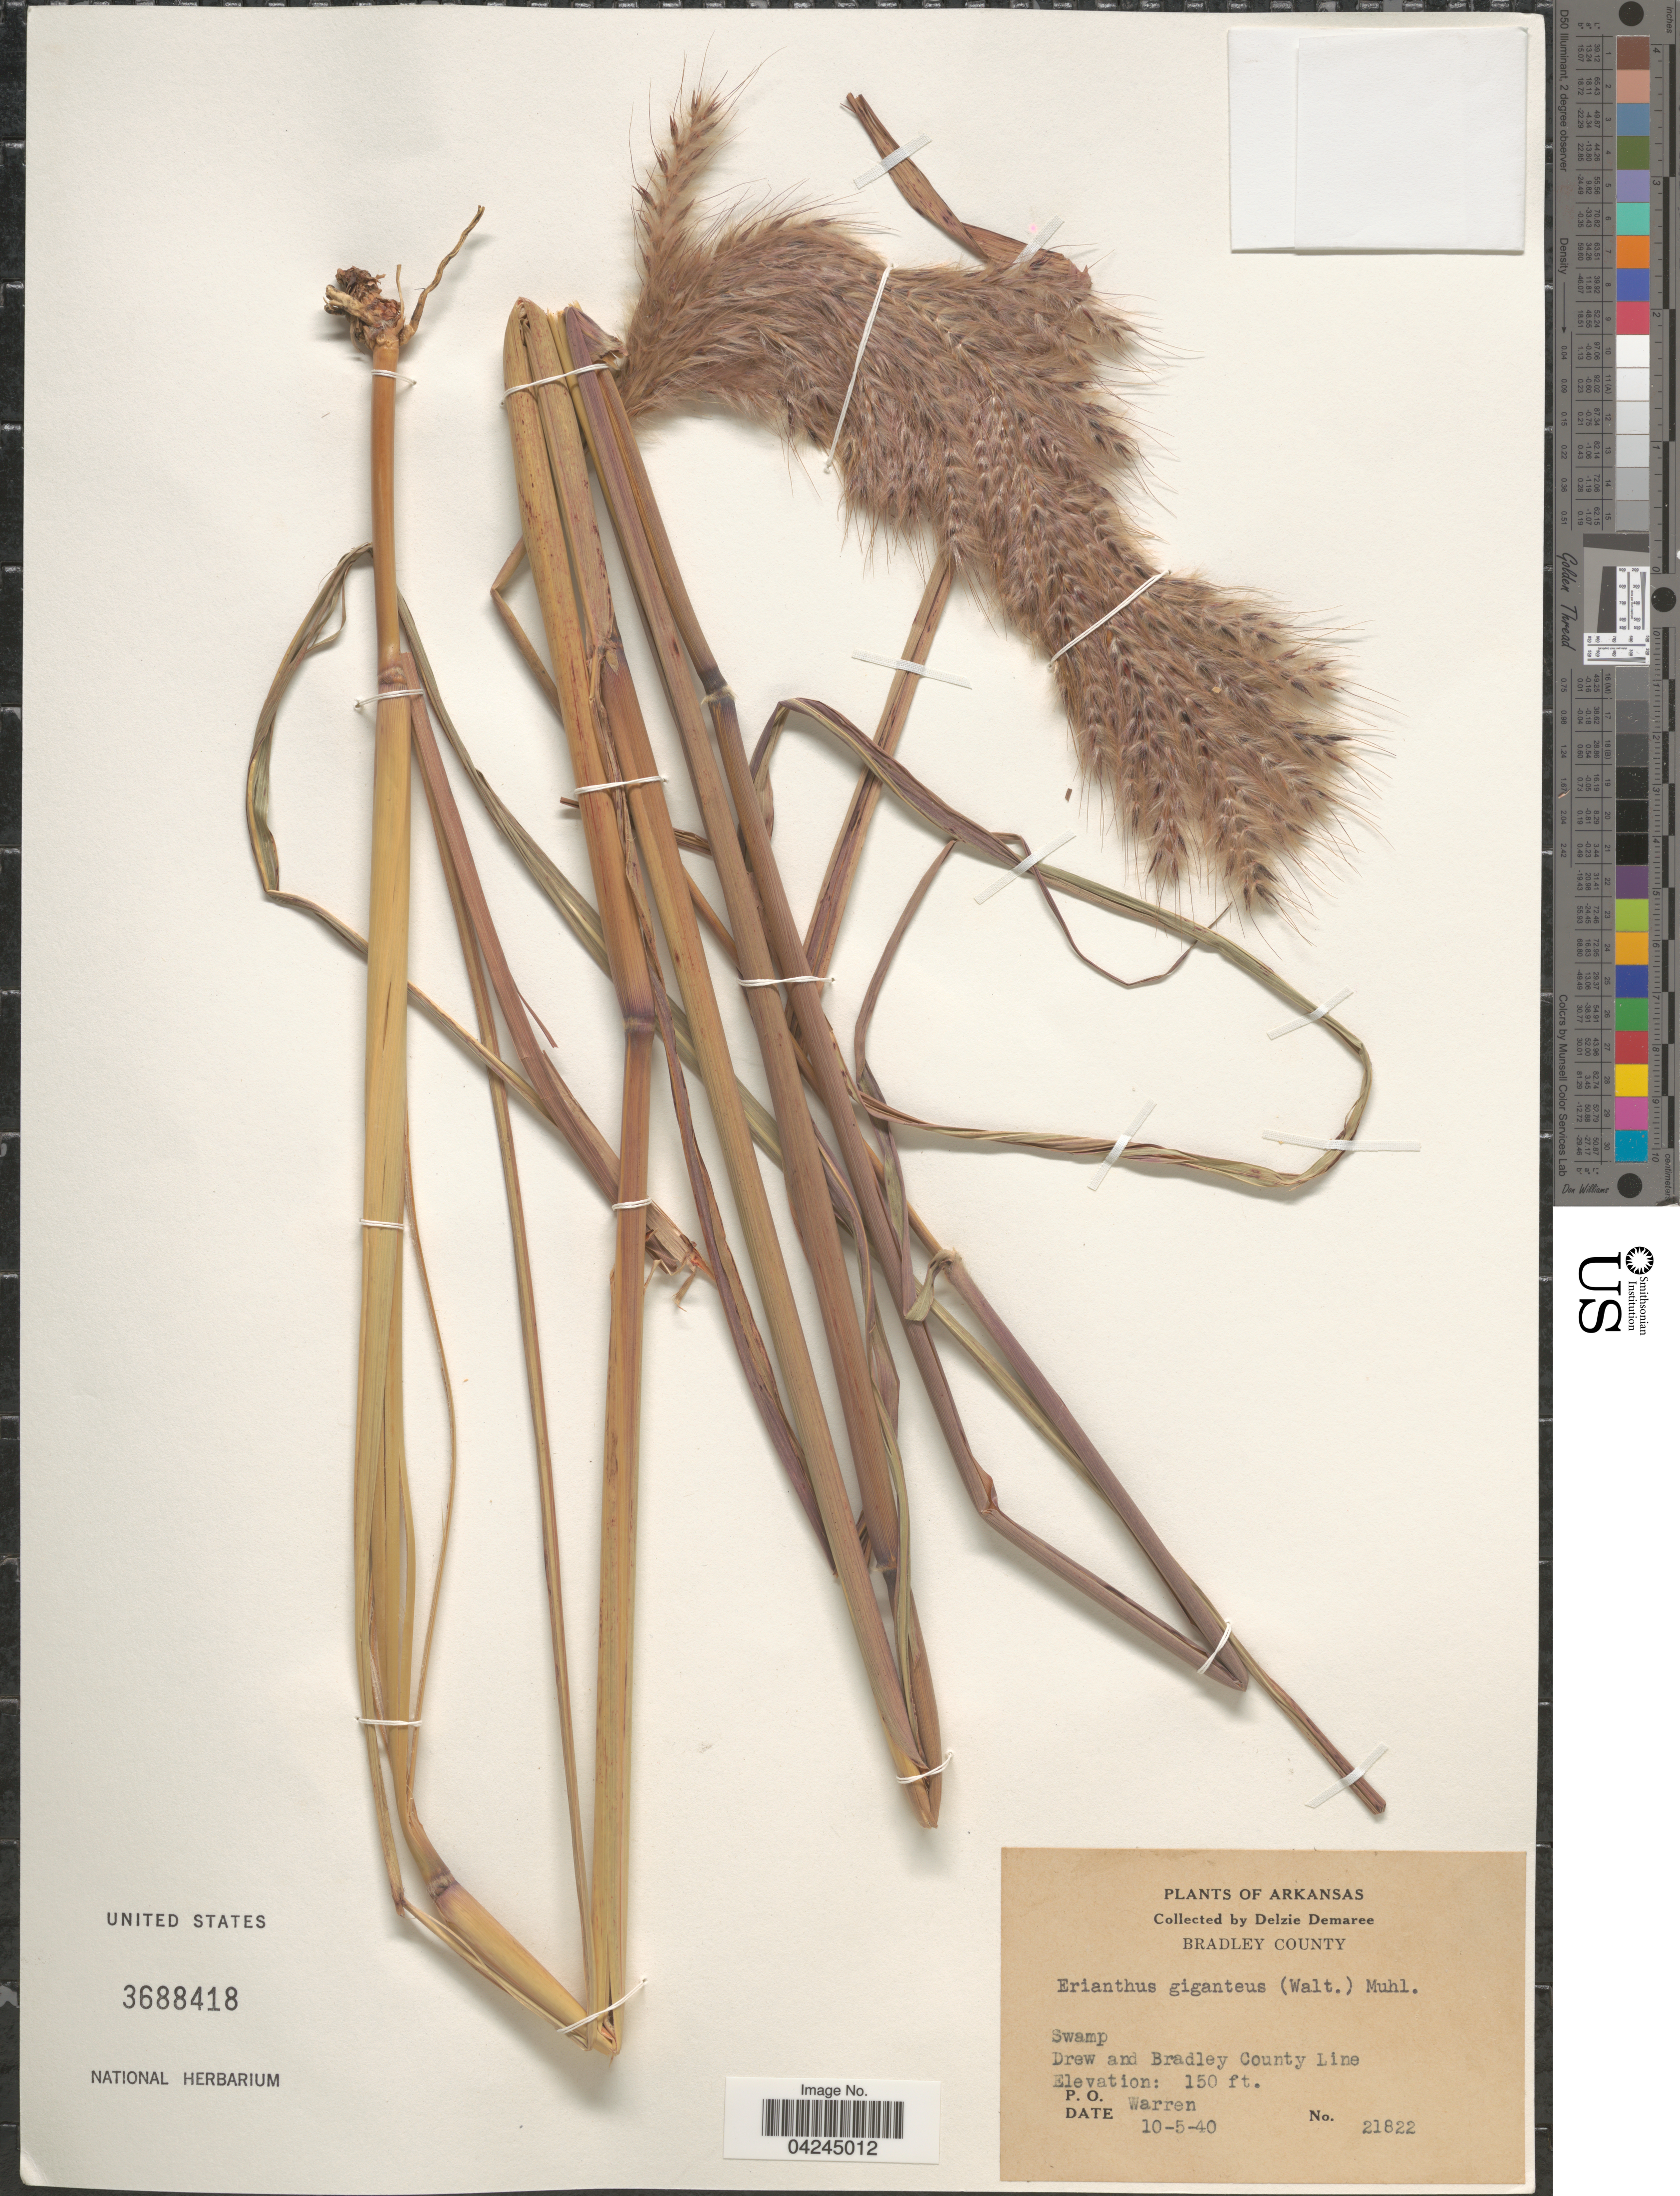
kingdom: Plantae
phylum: Tracheophyta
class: Liliopsida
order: Poales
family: Poaceae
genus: Erianthus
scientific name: Erianthus giganteus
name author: (Walter) P. Beauv.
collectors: D. Demaree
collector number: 21822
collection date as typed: Transcribed d/m/y: 5/10/40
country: United States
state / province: Arkansas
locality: Bradley County. Drew and Bradley County Line. P. O. Warren.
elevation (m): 46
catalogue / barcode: US 3688418